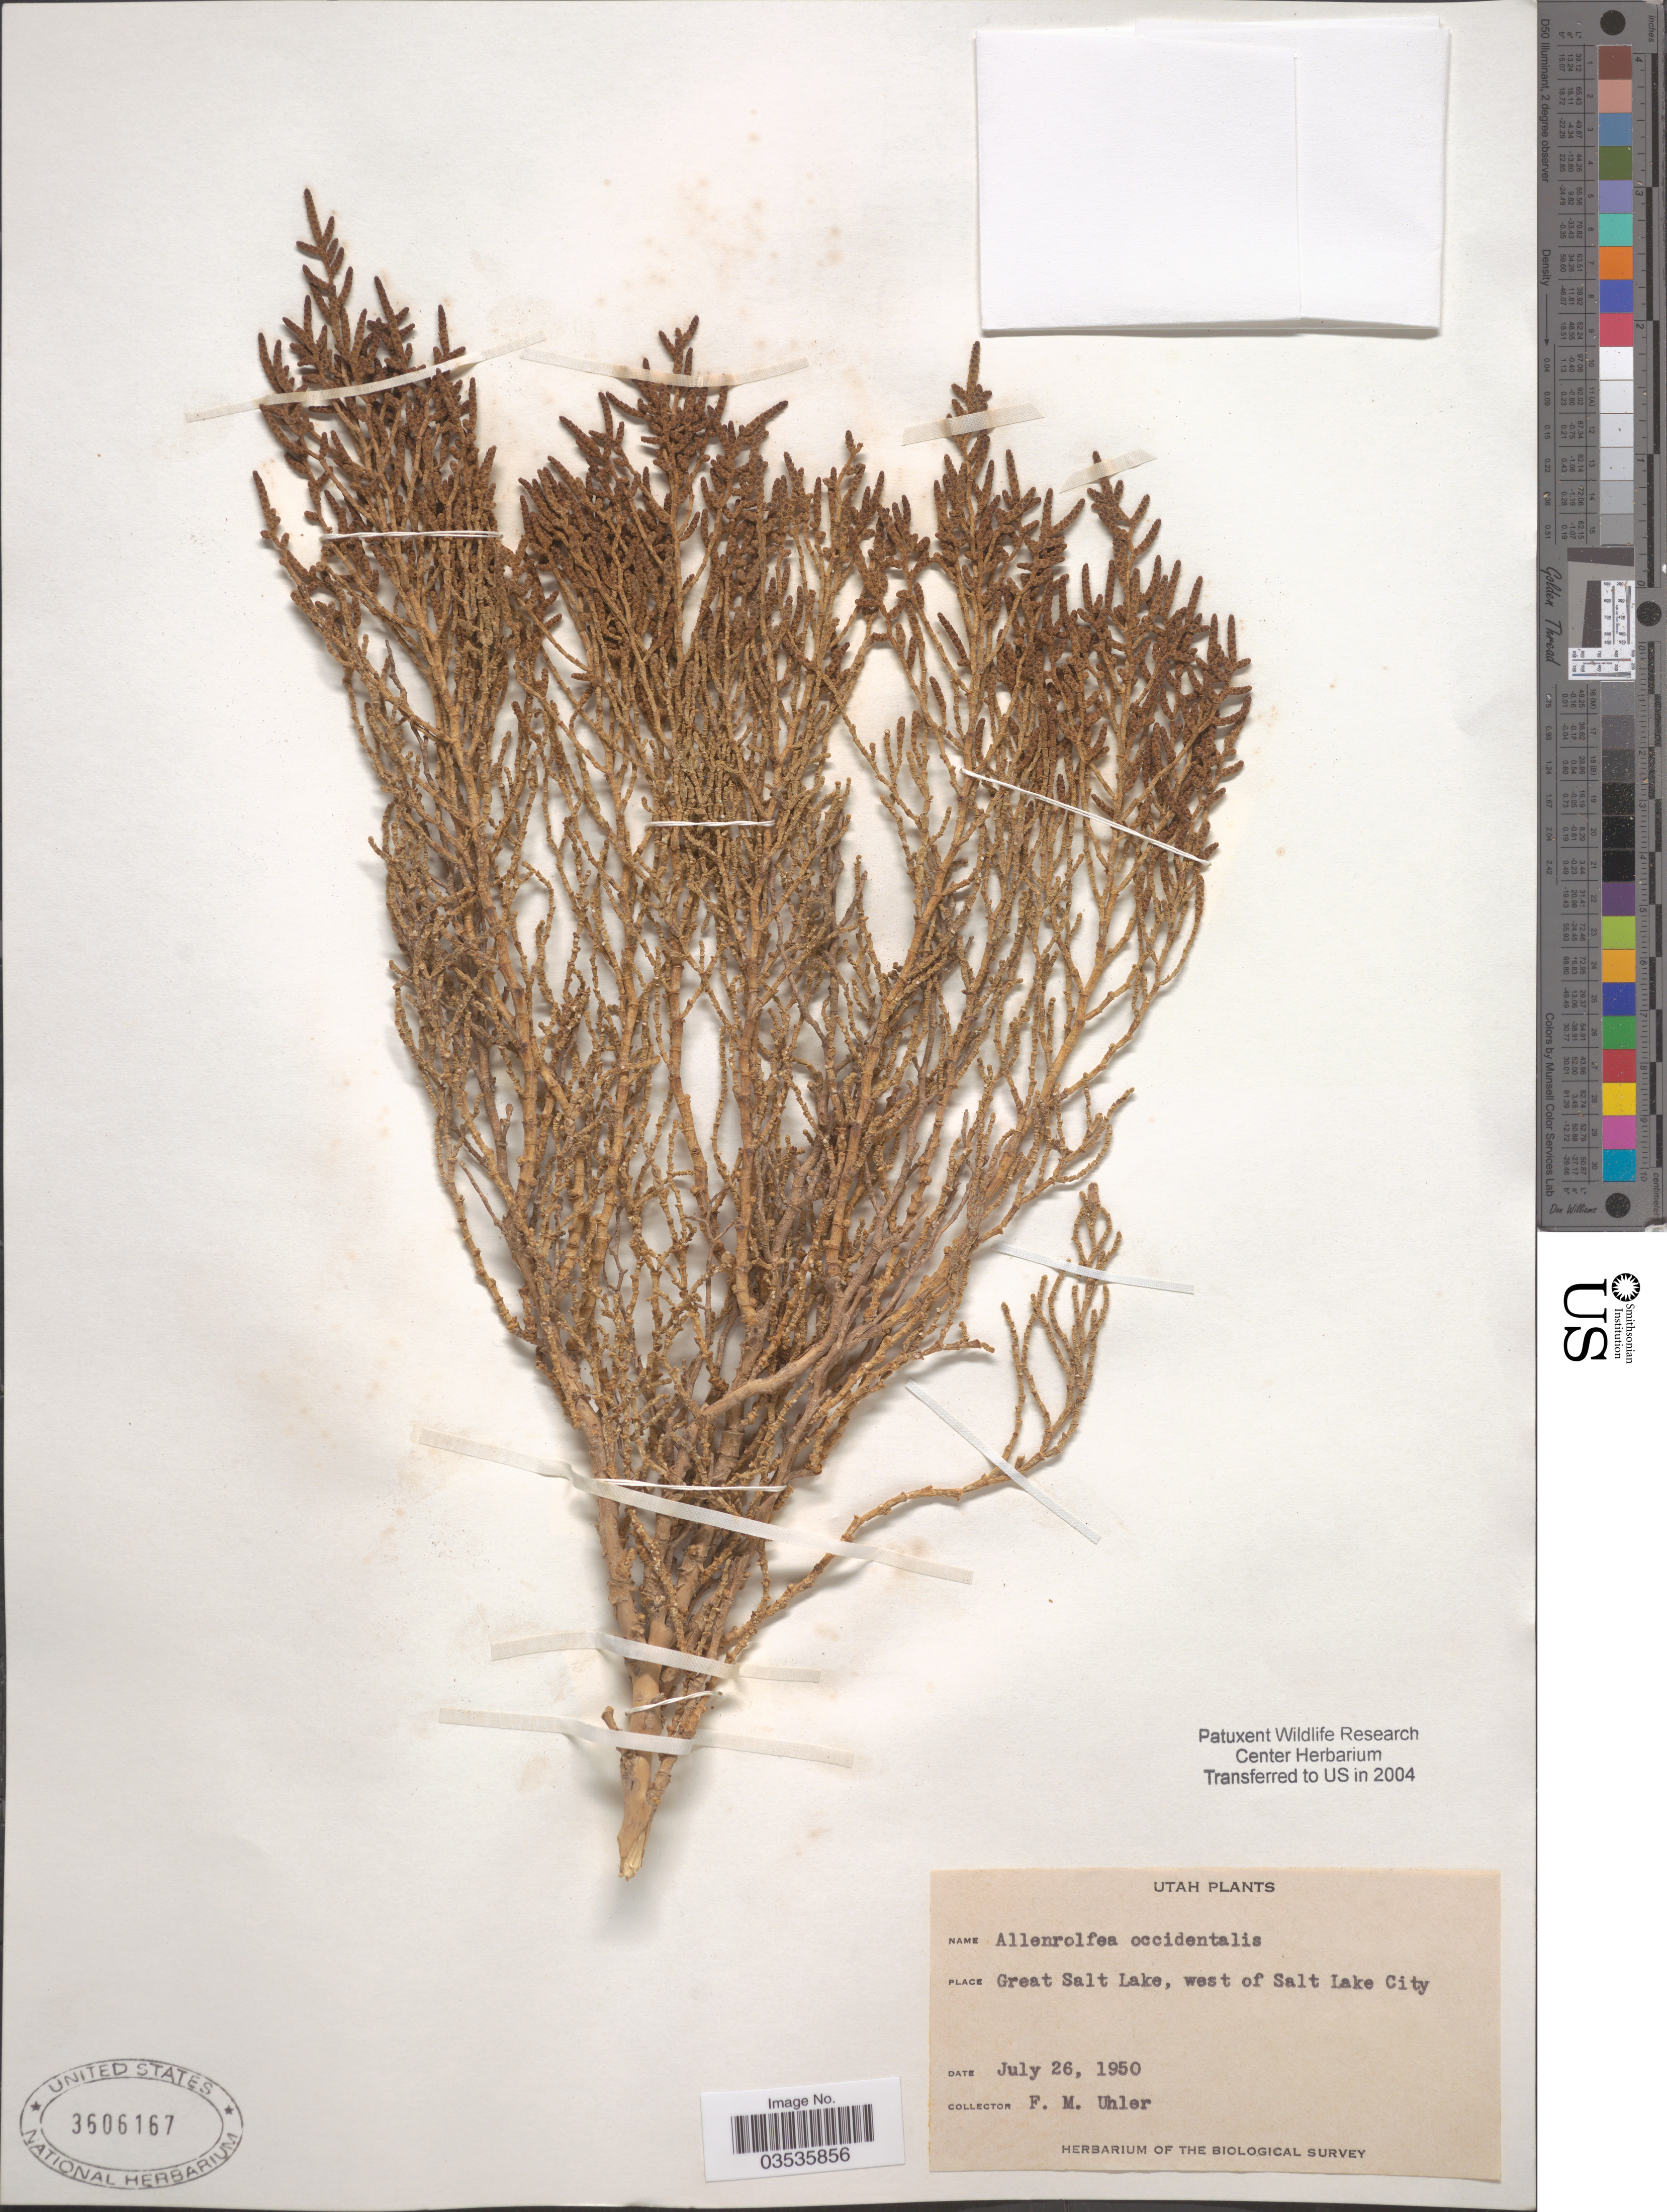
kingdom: Plantae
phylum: Tracheophyta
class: Magnoliopsida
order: Caryophyllales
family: Amaranthaceae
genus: Allenrolfea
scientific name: Allenrolfea occidentalis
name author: (S. Watson) Kuntze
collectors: F. M. Uhler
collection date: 1950-07-26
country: United States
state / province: Utah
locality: Great Salt Lake, west of Salt Lake City.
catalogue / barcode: US 3606167